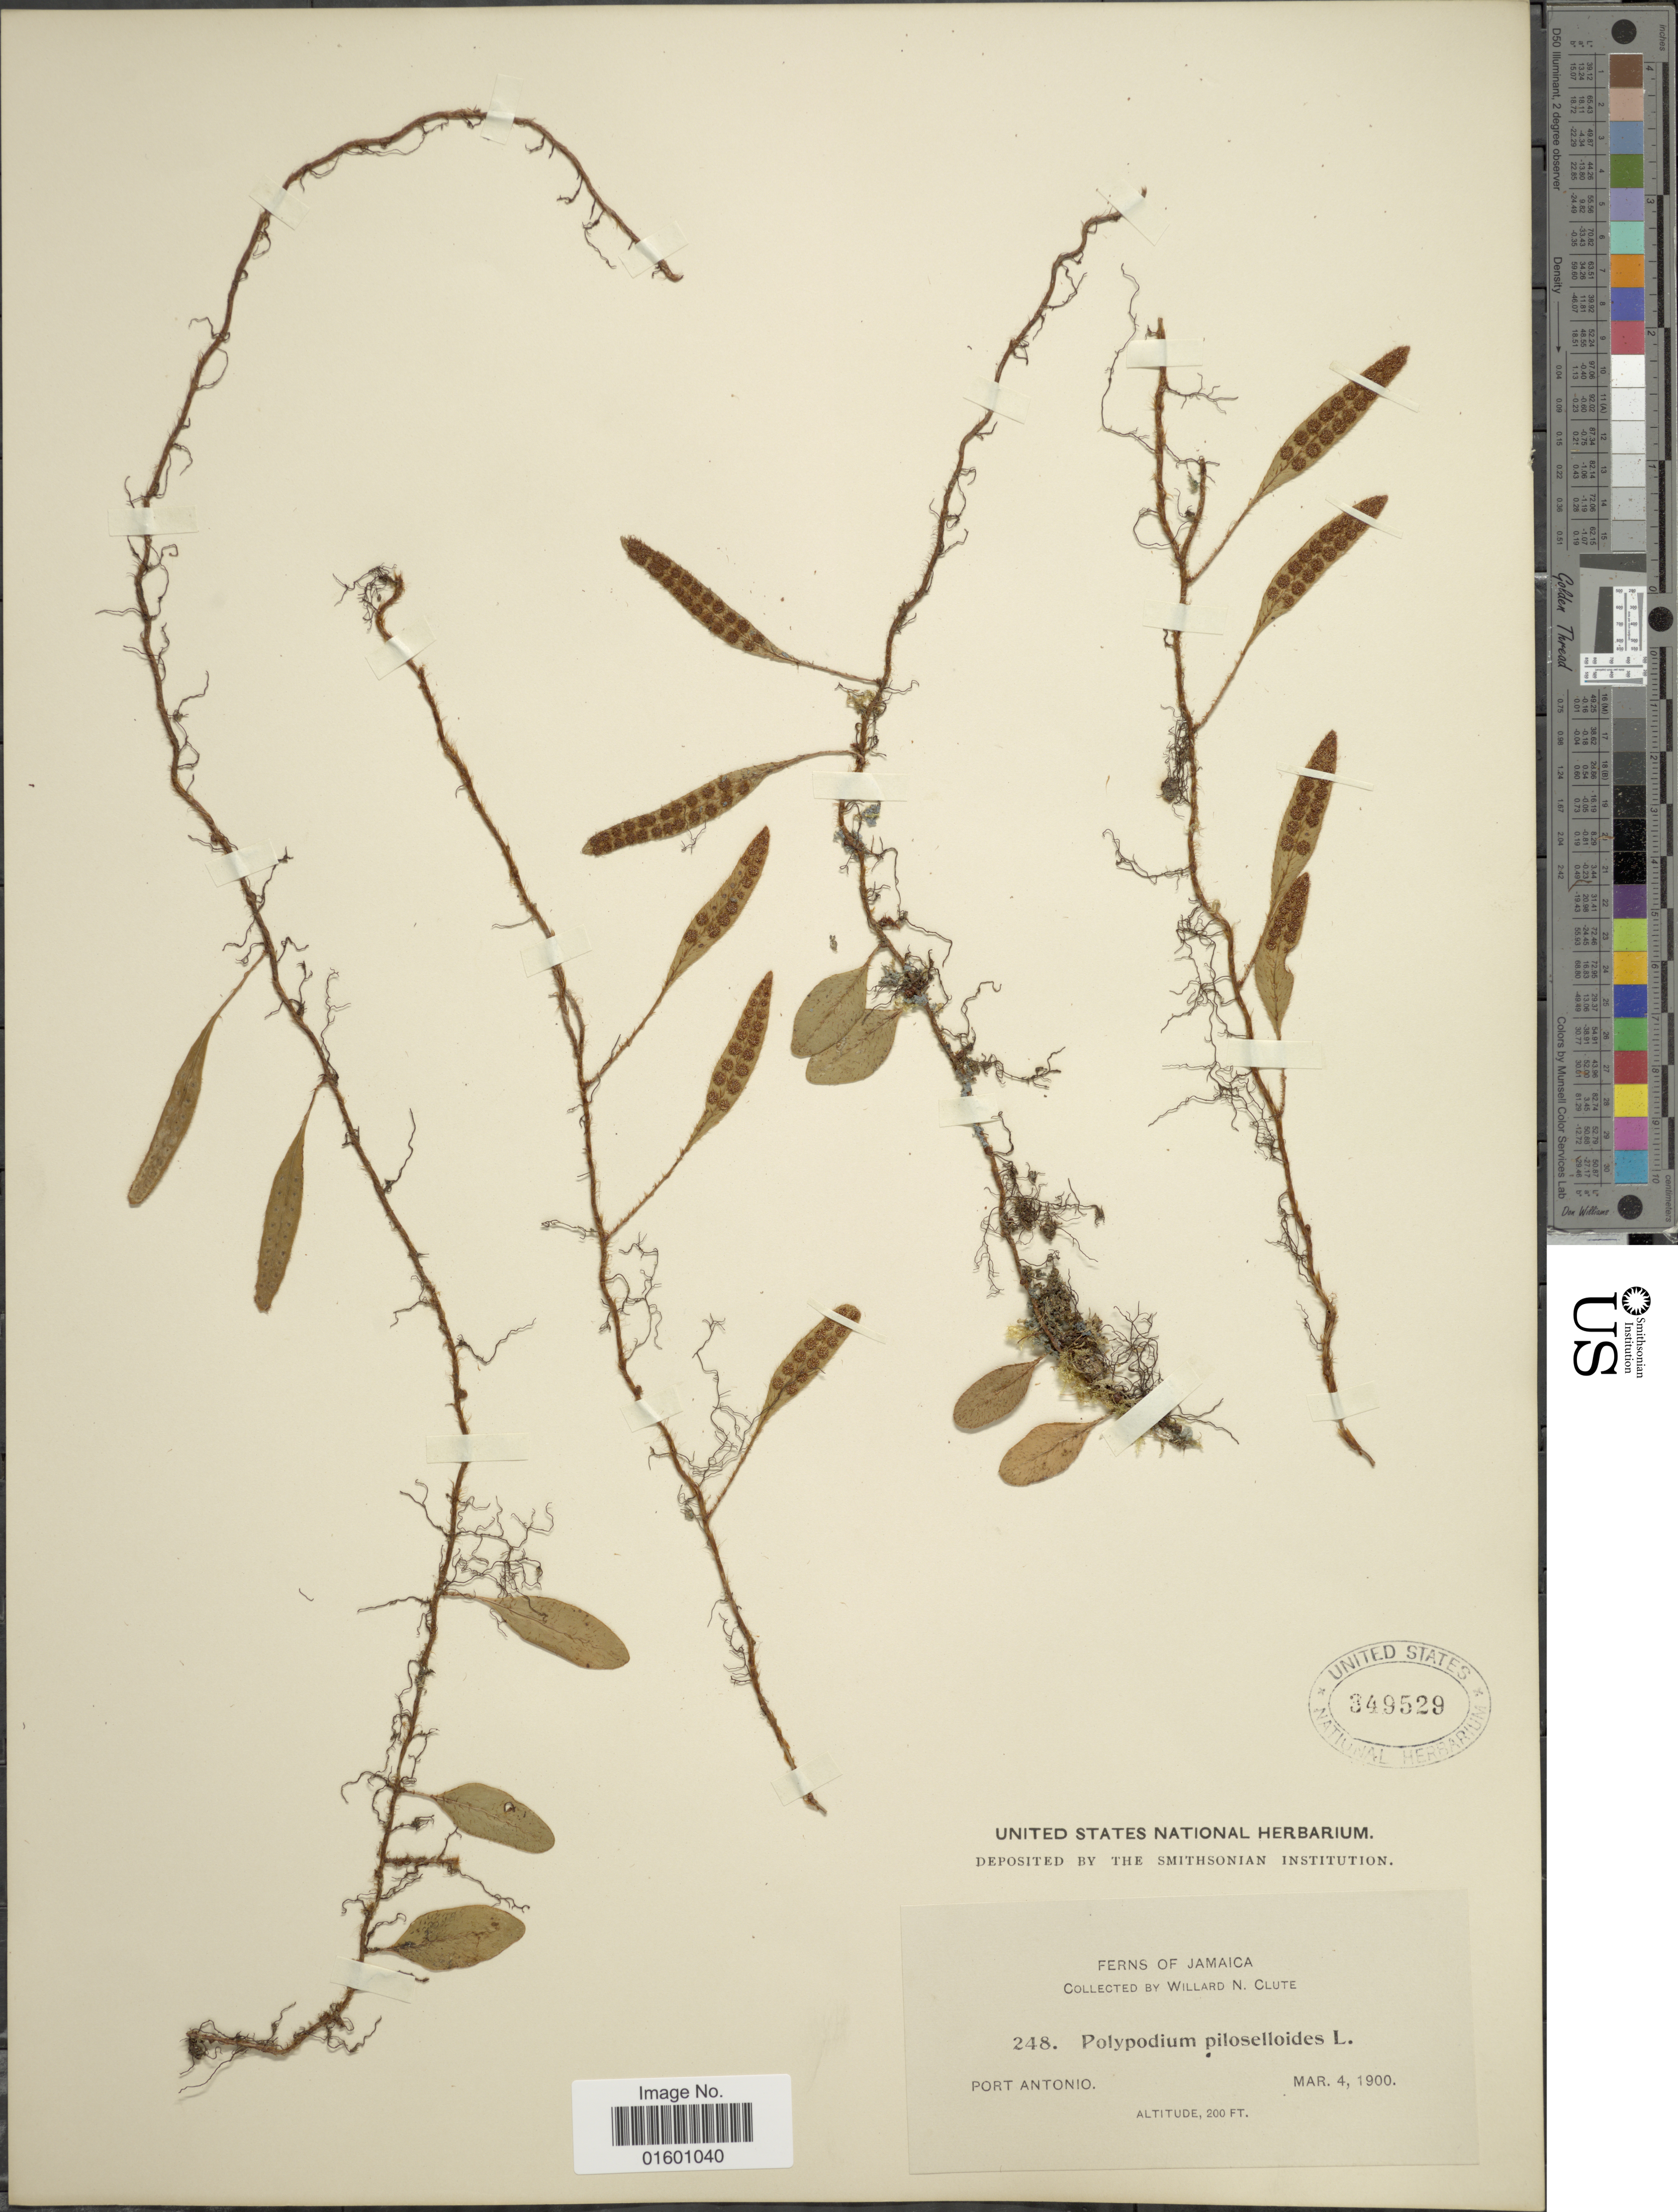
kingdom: Plantae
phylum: Tracheophyta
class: Polypodiopsida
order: Polypodiales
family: Polypodiaceae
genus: Microgramma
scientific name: Microgramma piloselloides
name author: (L.) Copel.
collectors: W. N. Clute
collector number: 248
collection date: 1900-03-04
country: Jamaica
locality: Port Antonio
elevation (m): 610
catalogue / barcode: US 349529